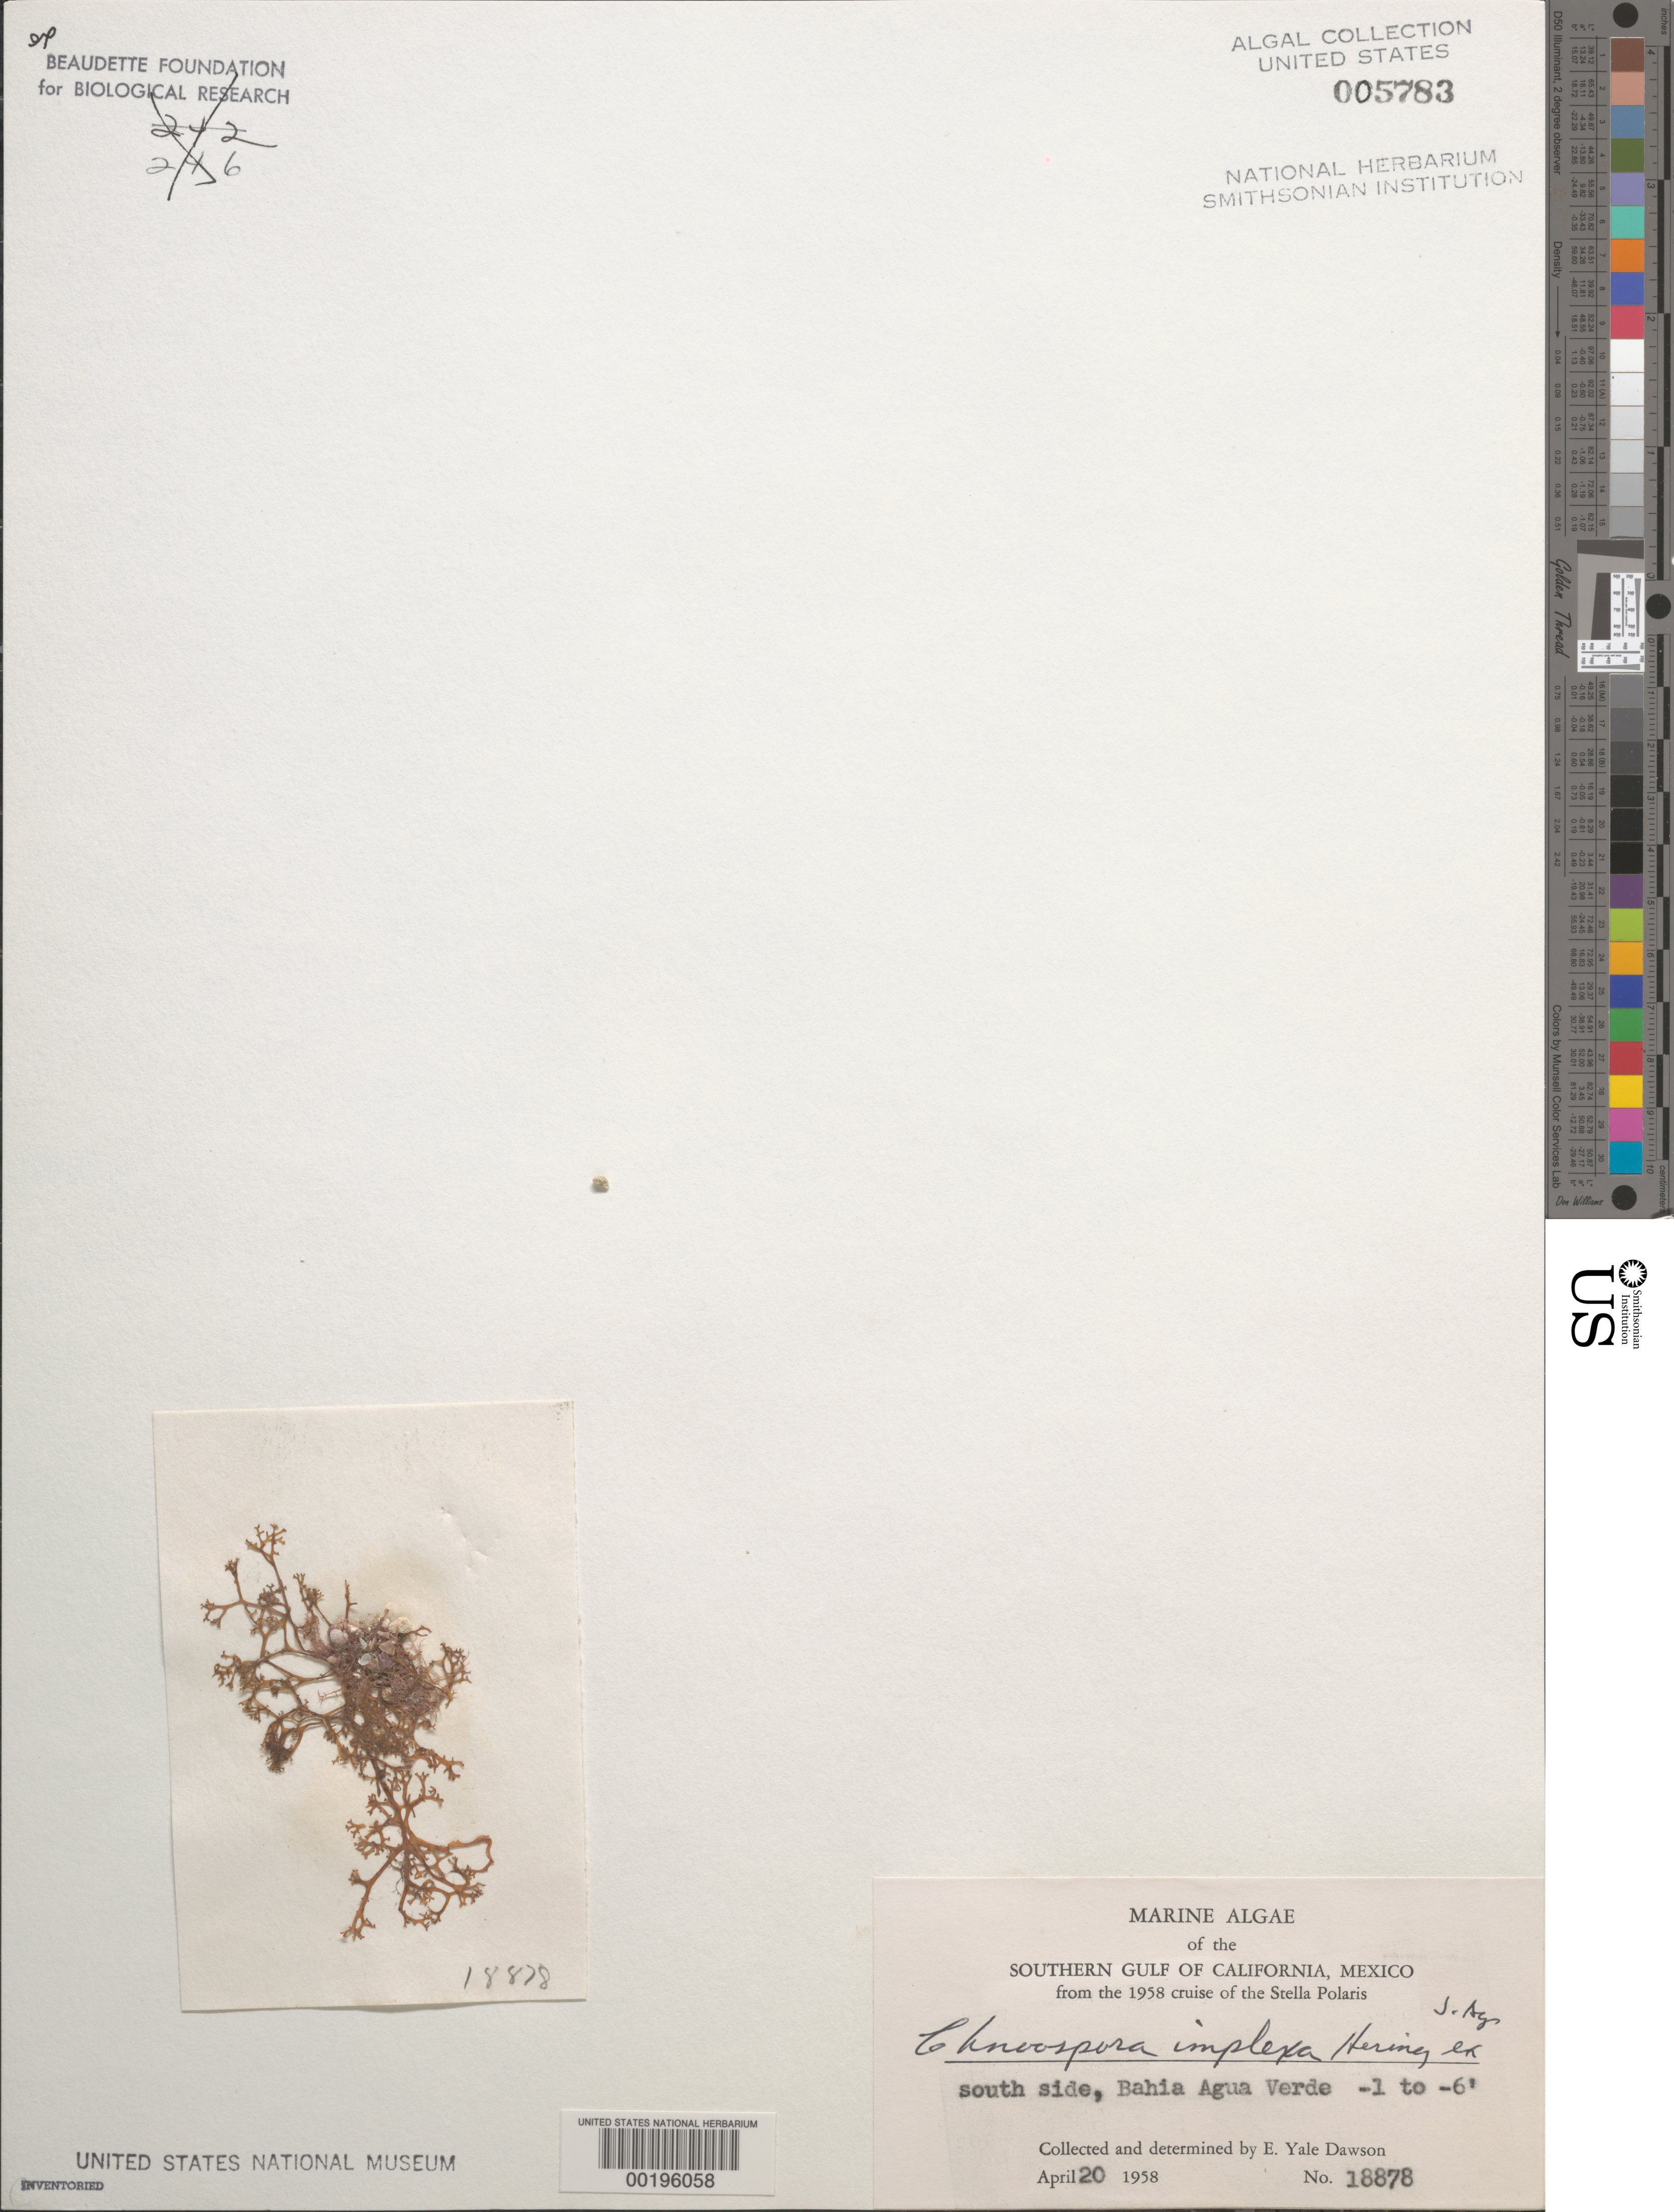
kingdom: Chromista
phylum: Ochrophyta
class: Phaeophyceae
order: Scytosiphonales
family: Scytosiphonaceae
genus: Pseudochnoospora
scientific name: Pseudochnoospora implexa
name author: (J. Agardh) Santiañez et al.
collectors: E. Y. Dawson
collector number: EYD 18878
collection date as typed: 20 Apr 1958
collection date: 1958-04-20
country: Mexico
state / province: Baja California Sur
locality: Bahia Agua Verde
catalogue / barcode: US 5783